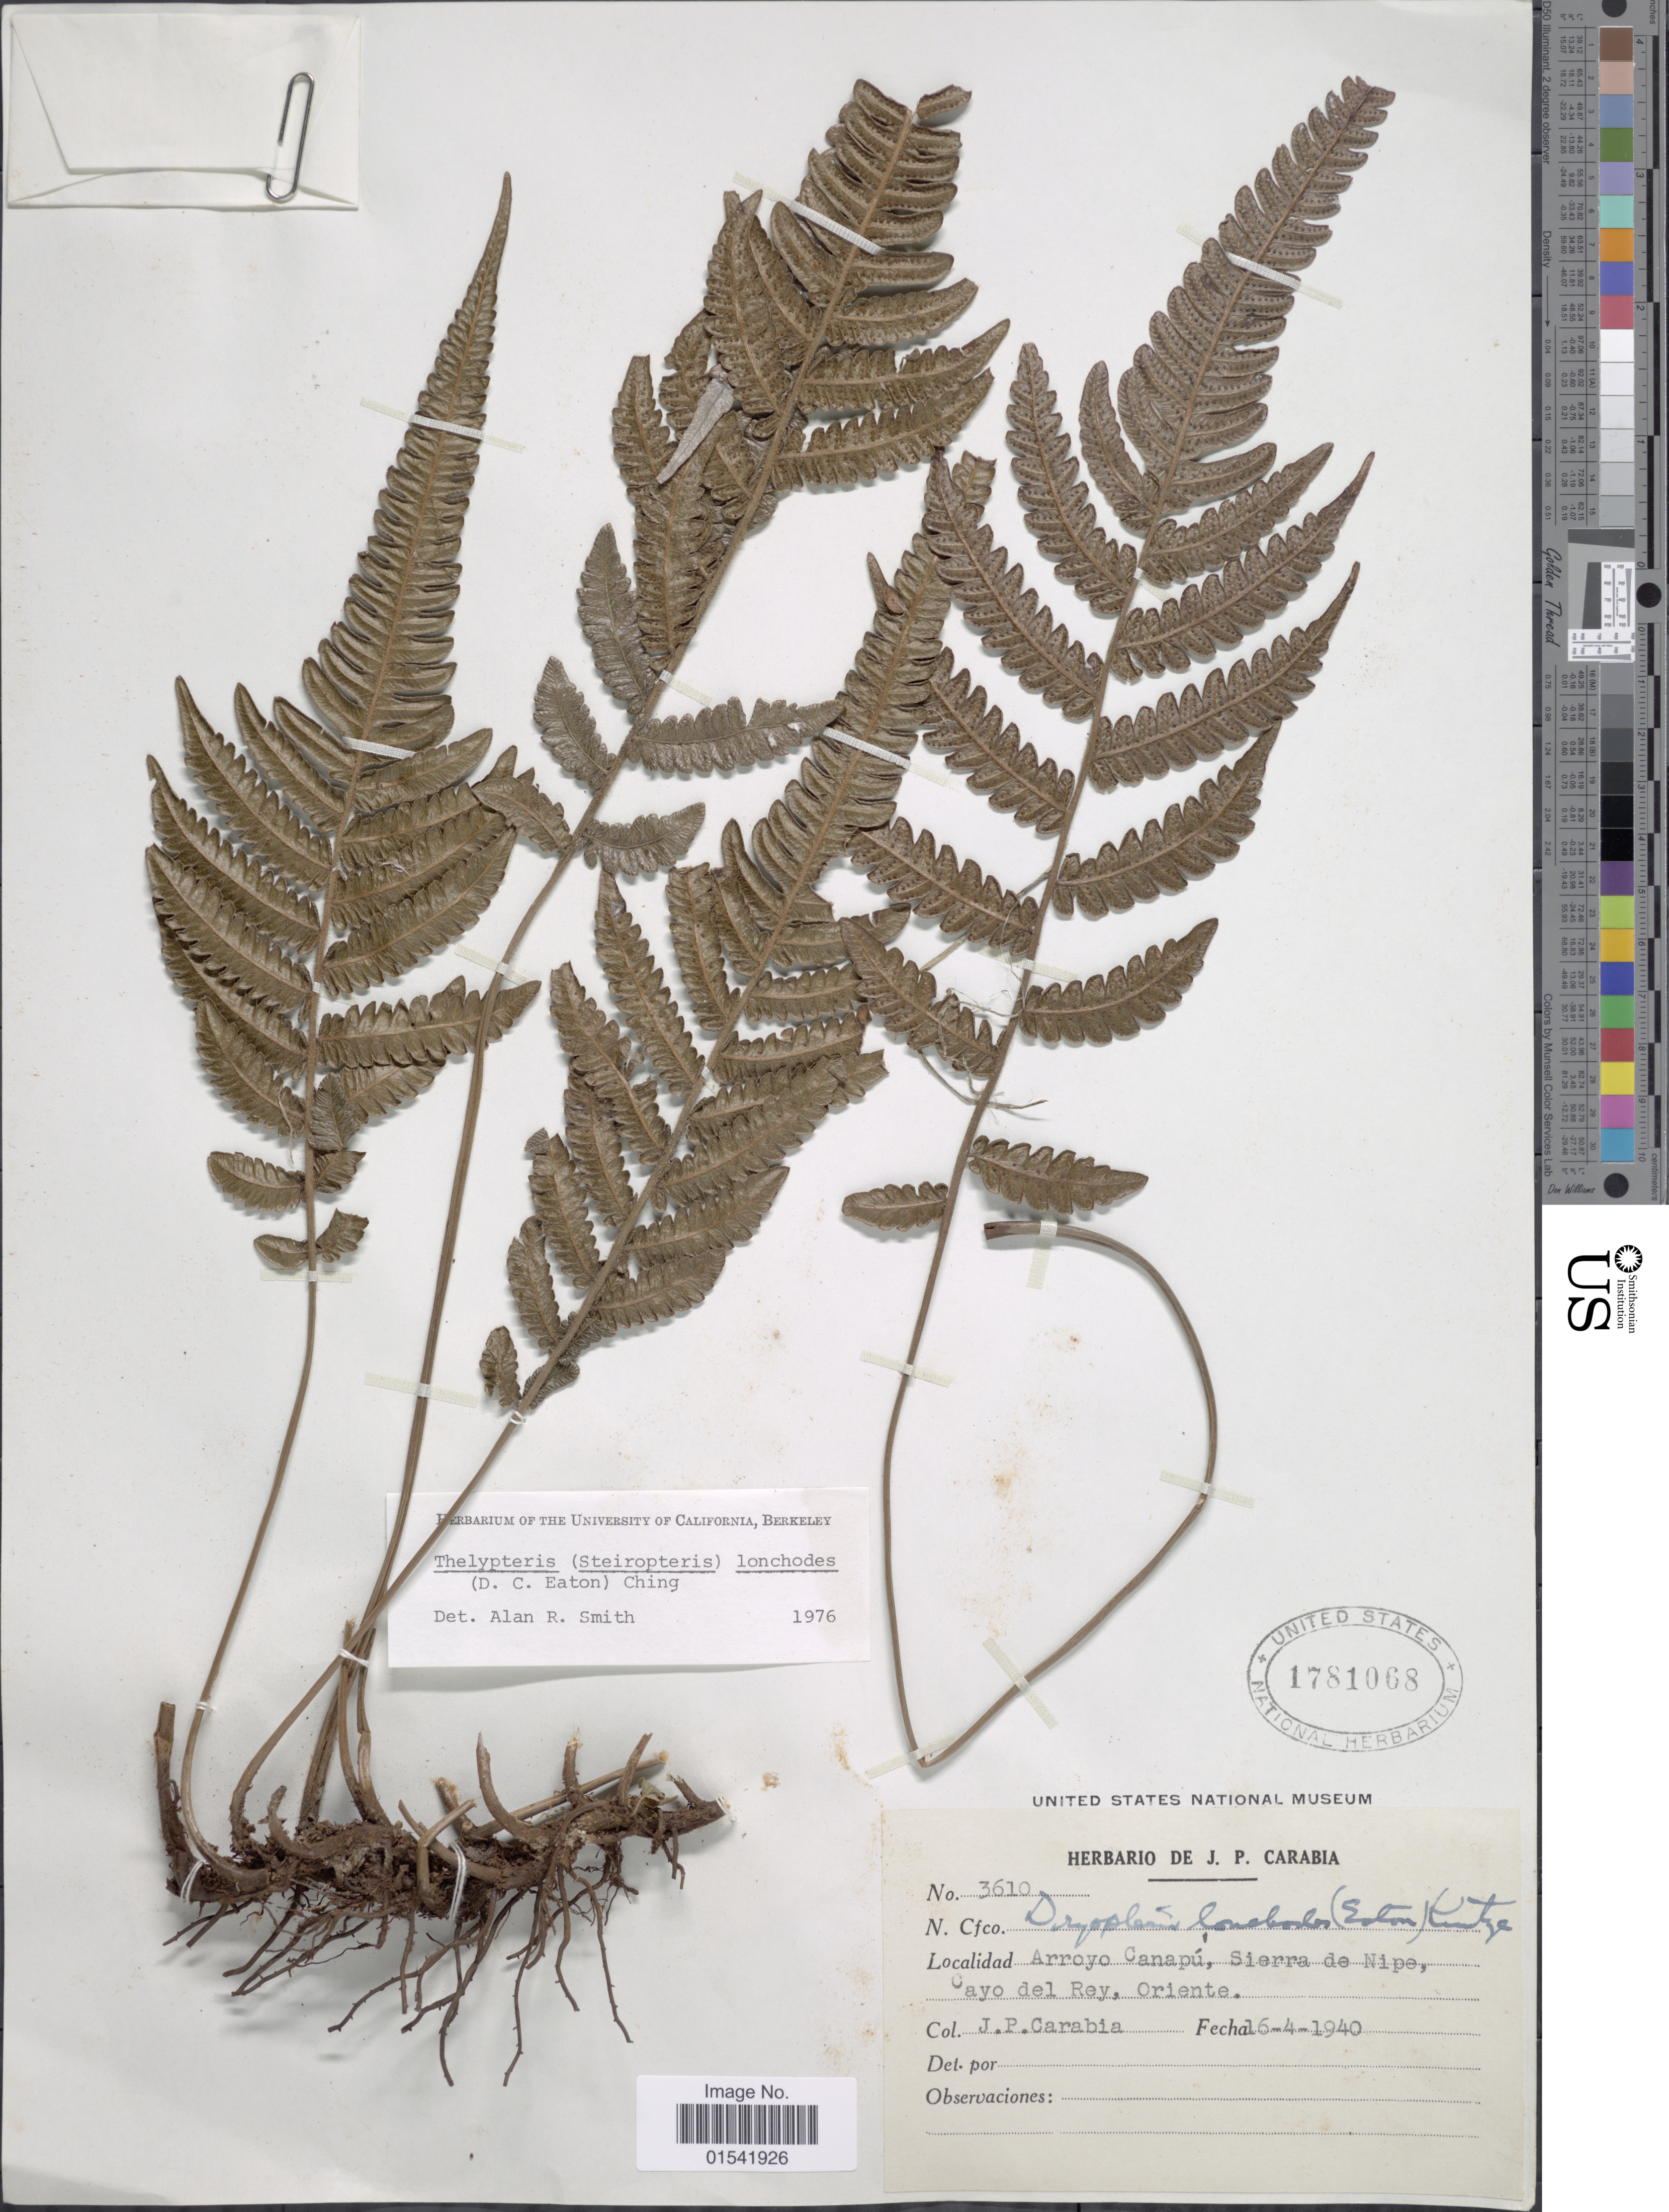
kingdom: Plantae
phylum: Tracheophyta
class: Polypodiopsida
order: Polypodiales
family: Thelypteridaceae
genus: Steiropteris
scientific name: Steiropteris lonchodes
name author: (D.C. Eaton) Pic. Serm.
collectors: J. Carabia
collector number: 3610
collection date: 1940-04-16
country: Cuba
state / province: Oriente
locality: Arroyo Canapú, Sierra de Nipe, Cayo del Rey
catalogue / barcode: US 1781068